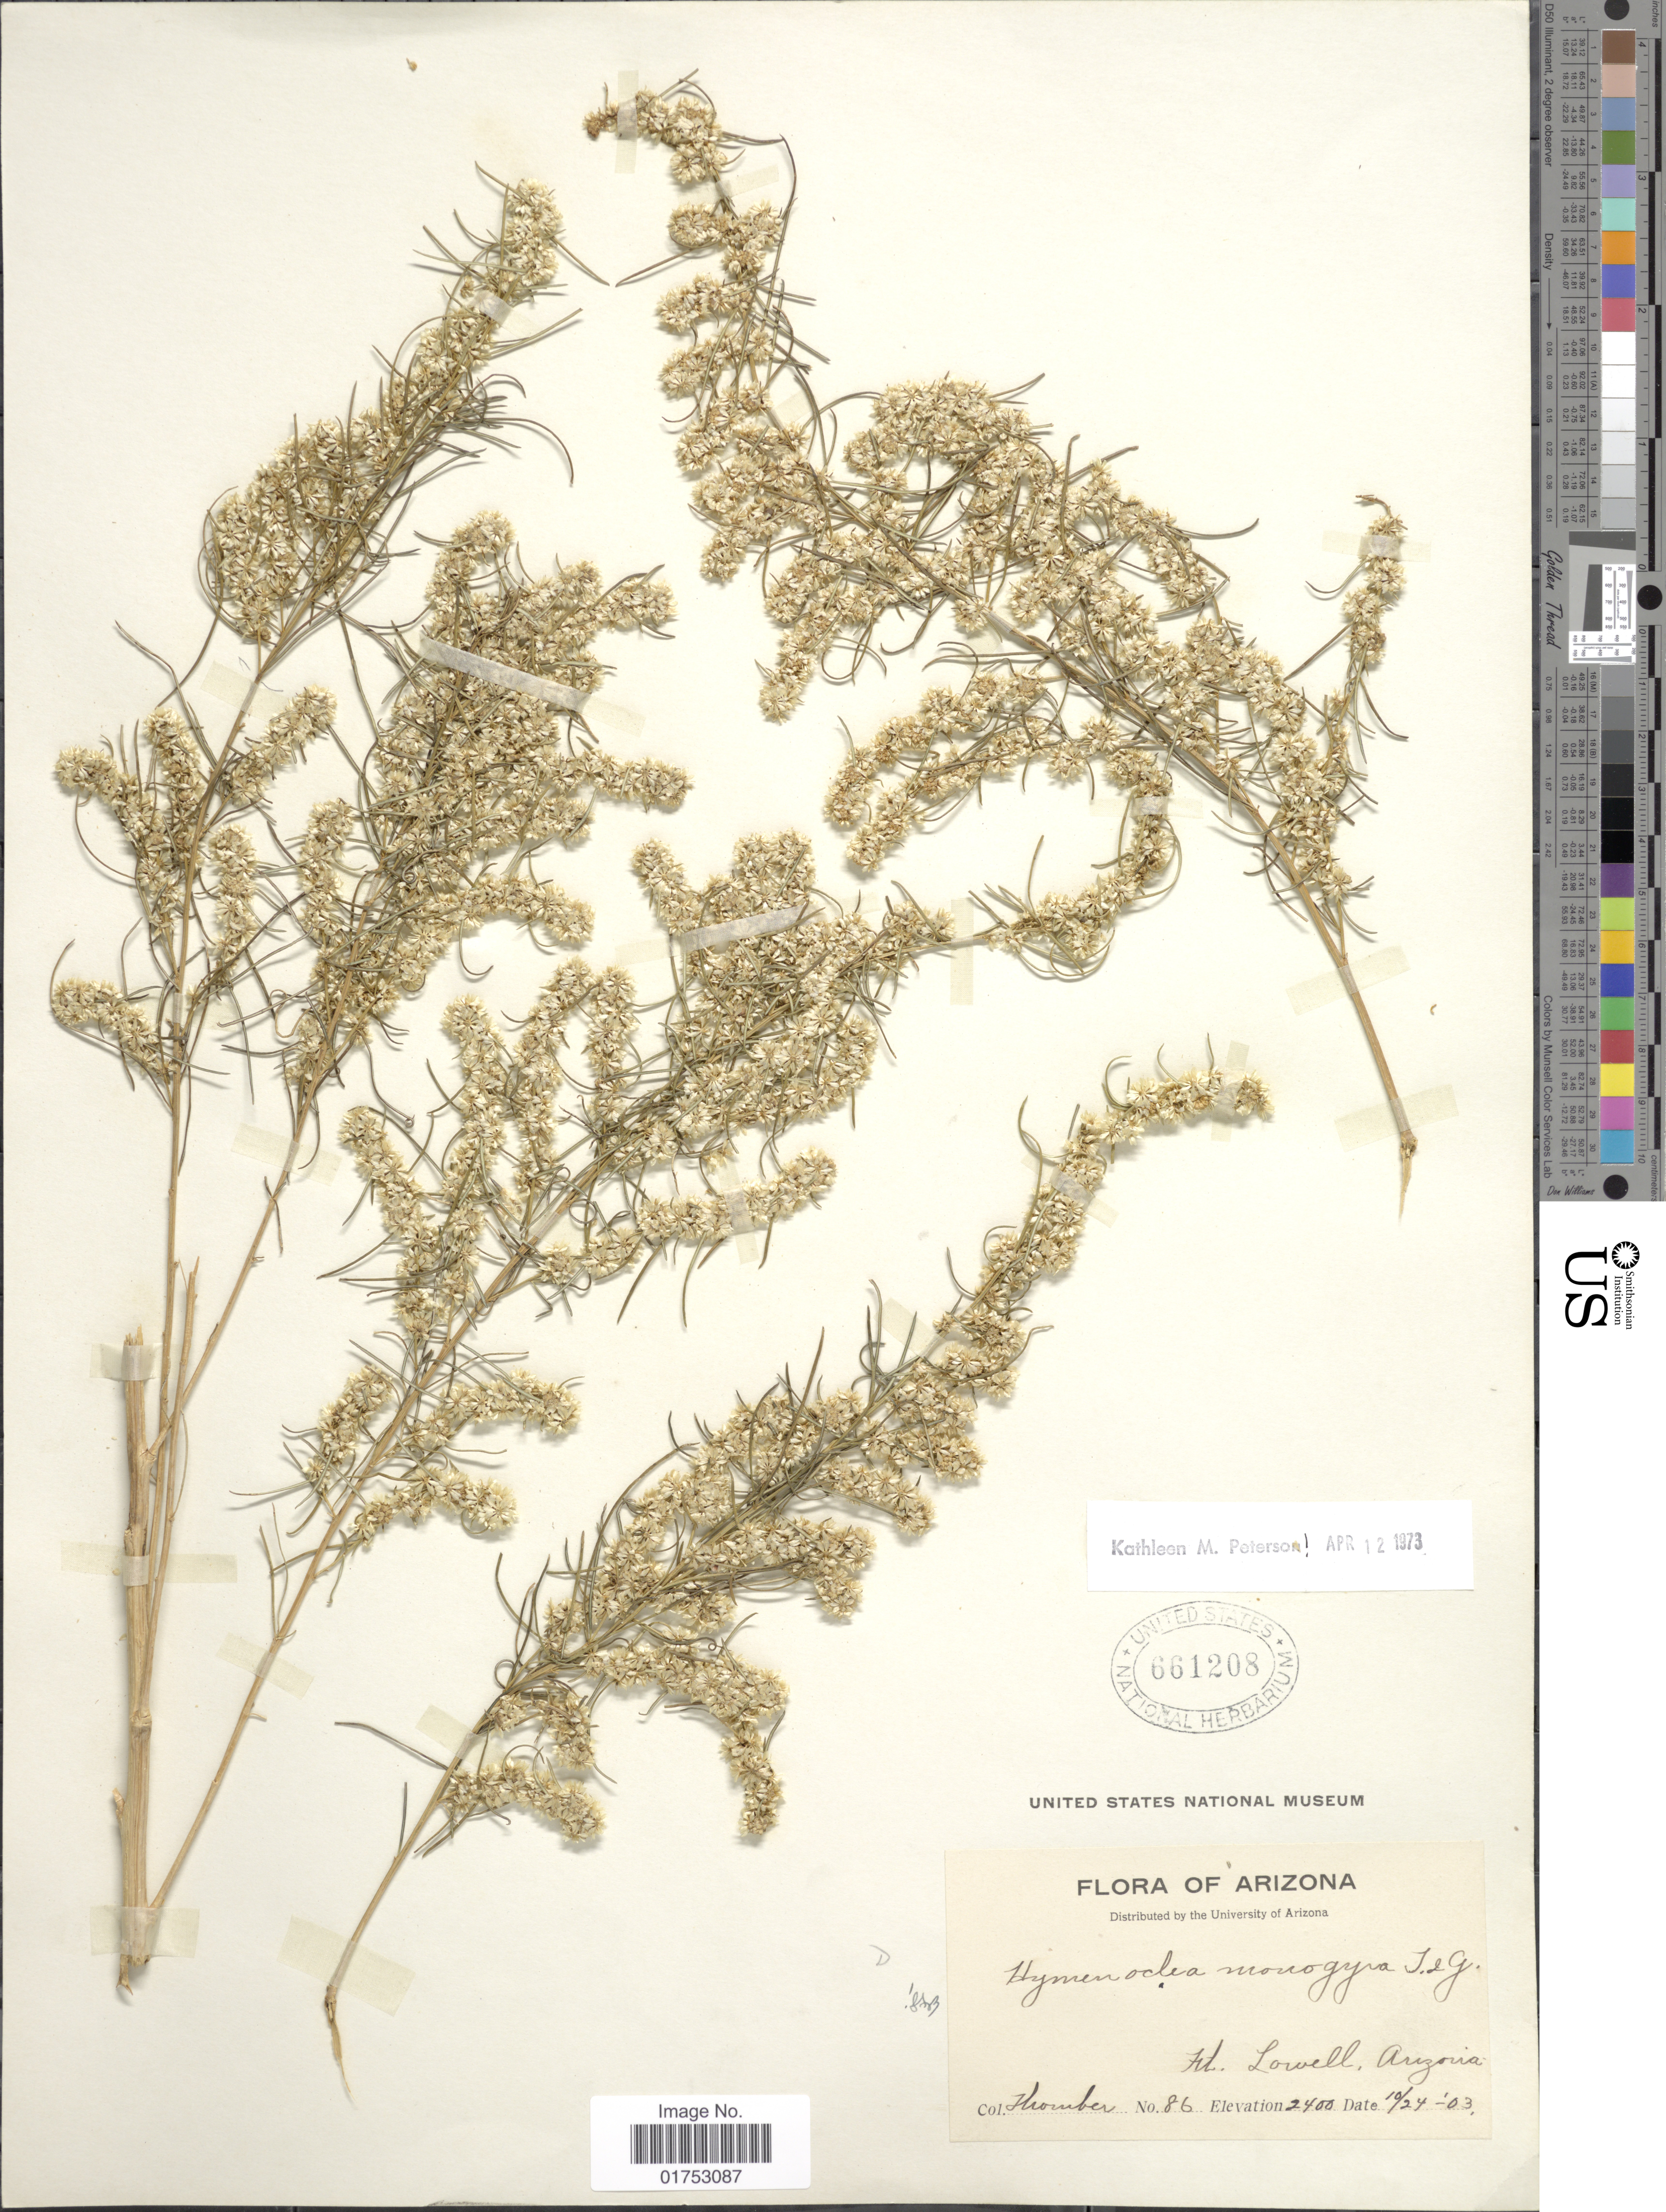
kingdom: Plantae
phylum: Tracheophyta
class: Magnoliopsida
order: Asterales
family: Asteraceae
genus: Hymenoclea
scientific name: Hymenoclea monogyra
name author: Torr. & A. Gray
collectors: J. Thornber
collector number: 86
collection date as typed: Transcribed d/m/y: 24/10/03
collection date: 1903-10-24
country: United States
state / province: Arizona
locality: Frt. (Fort) Lowell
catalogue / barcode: US 661208